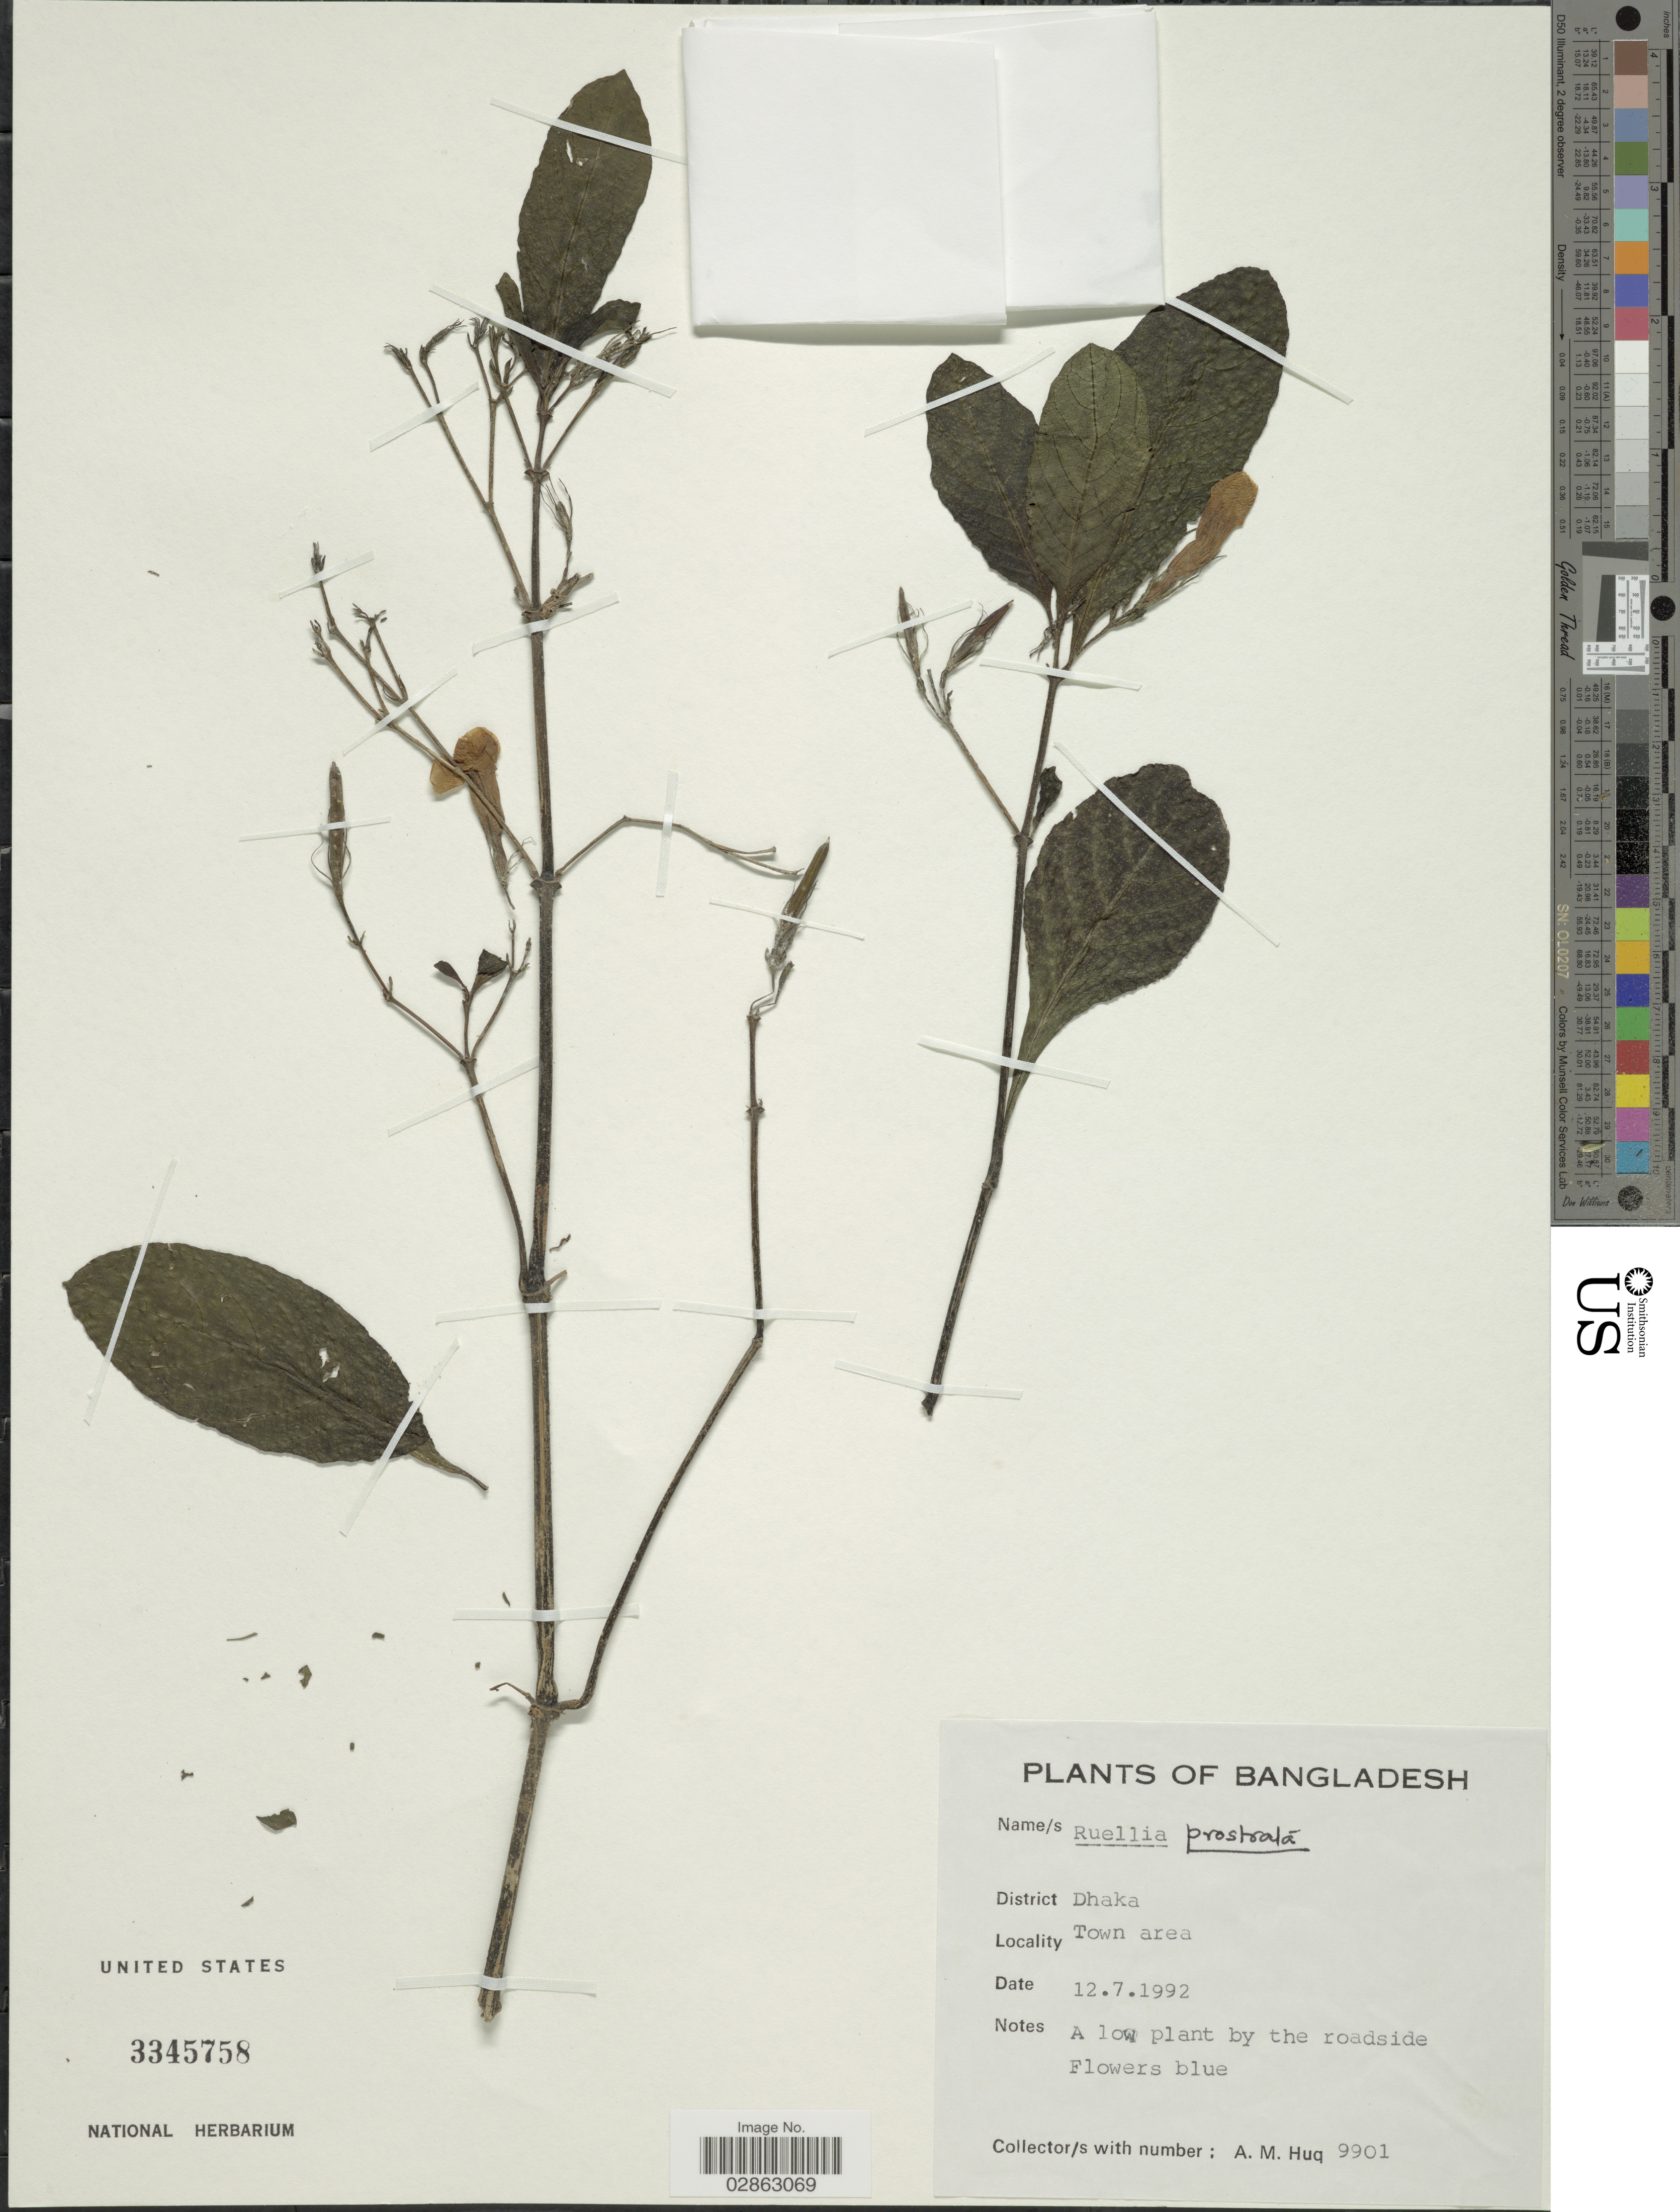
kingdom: Plantae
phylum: Tracheophyta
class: Magnoliopsida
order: Lamiales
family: Acanthaceae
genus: Ruellia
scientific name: Ruellia tuberosa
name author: L.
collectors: A. M. Huq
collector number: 9901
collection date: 1992-07-12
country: Bangladesh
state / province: Dhaka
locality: District Dhaka. Town area.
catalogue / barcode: US 3345758